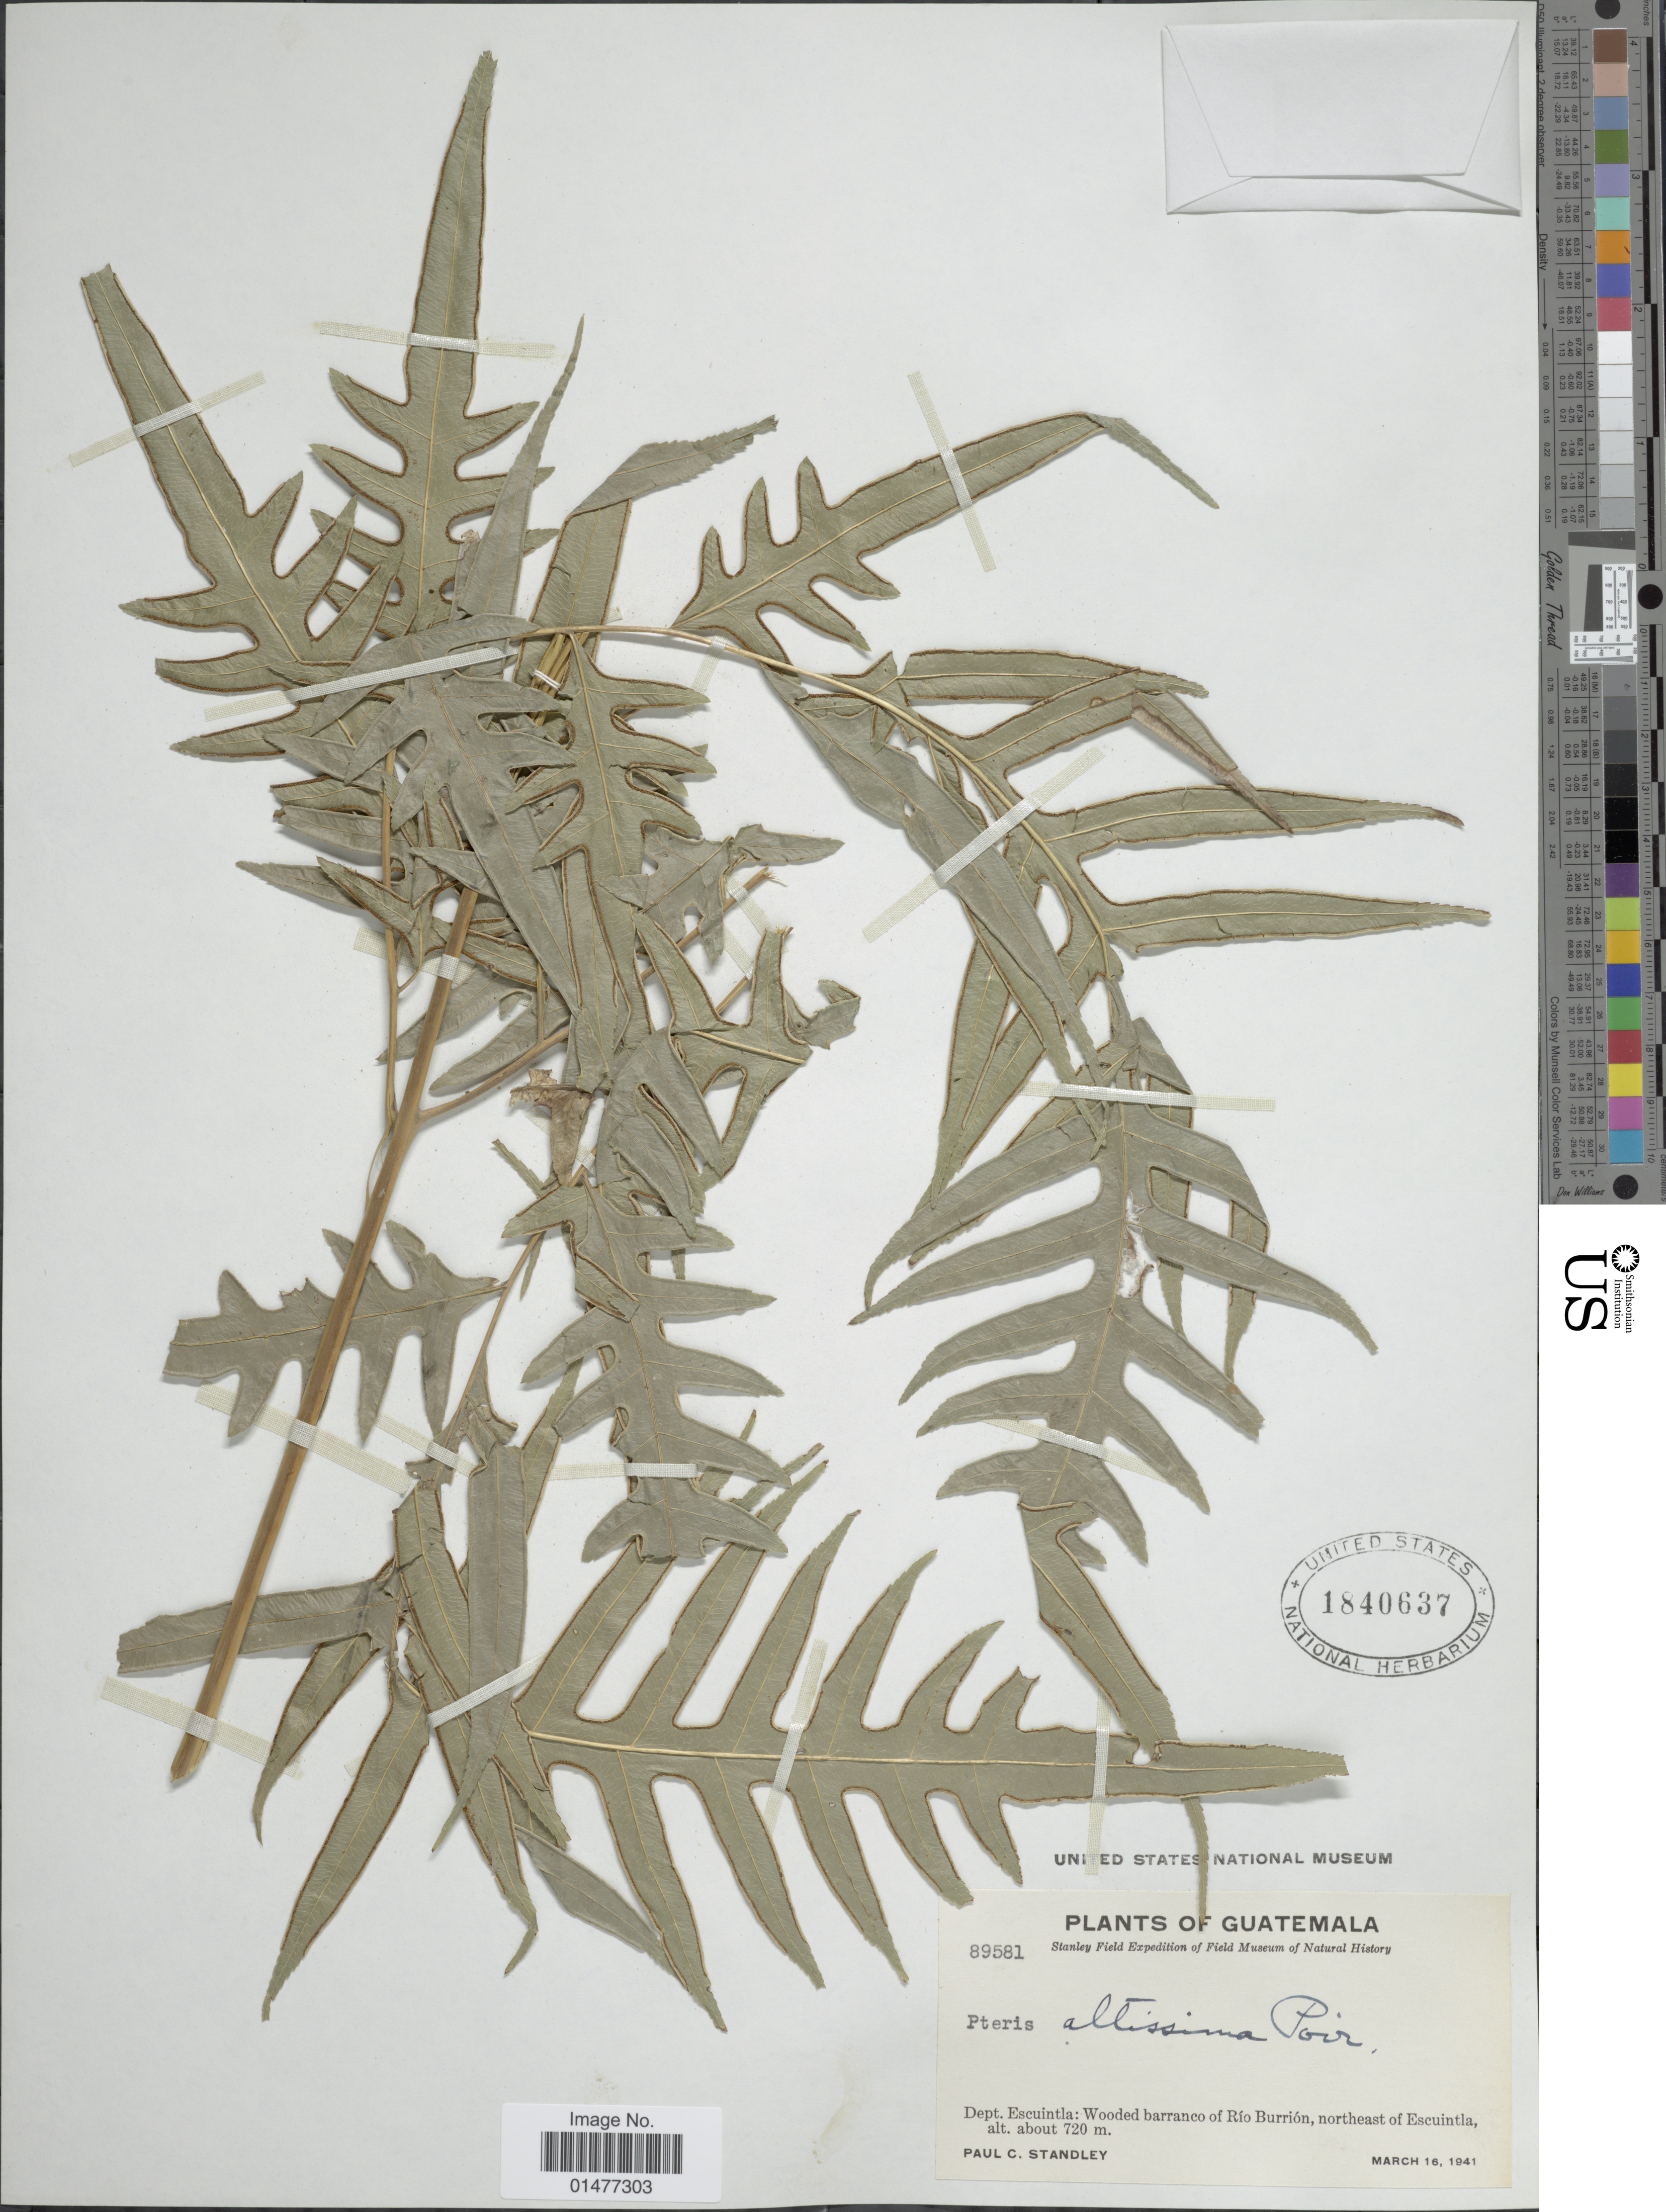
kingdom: Plantae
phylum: Tracheophyta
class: Polypodiopsida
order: Polypodiales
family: Pteridaceae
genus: Pteris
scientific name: Pteris altissima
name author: Poir.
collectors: P. C. Standley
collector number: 89581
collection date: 1941-03-16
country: Guatemala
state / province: Escuintla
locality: Plants of Guatemala, Wooded barranco of Rio Burrion, northeast of Escuintla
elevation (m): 720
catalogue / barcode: US 1840637